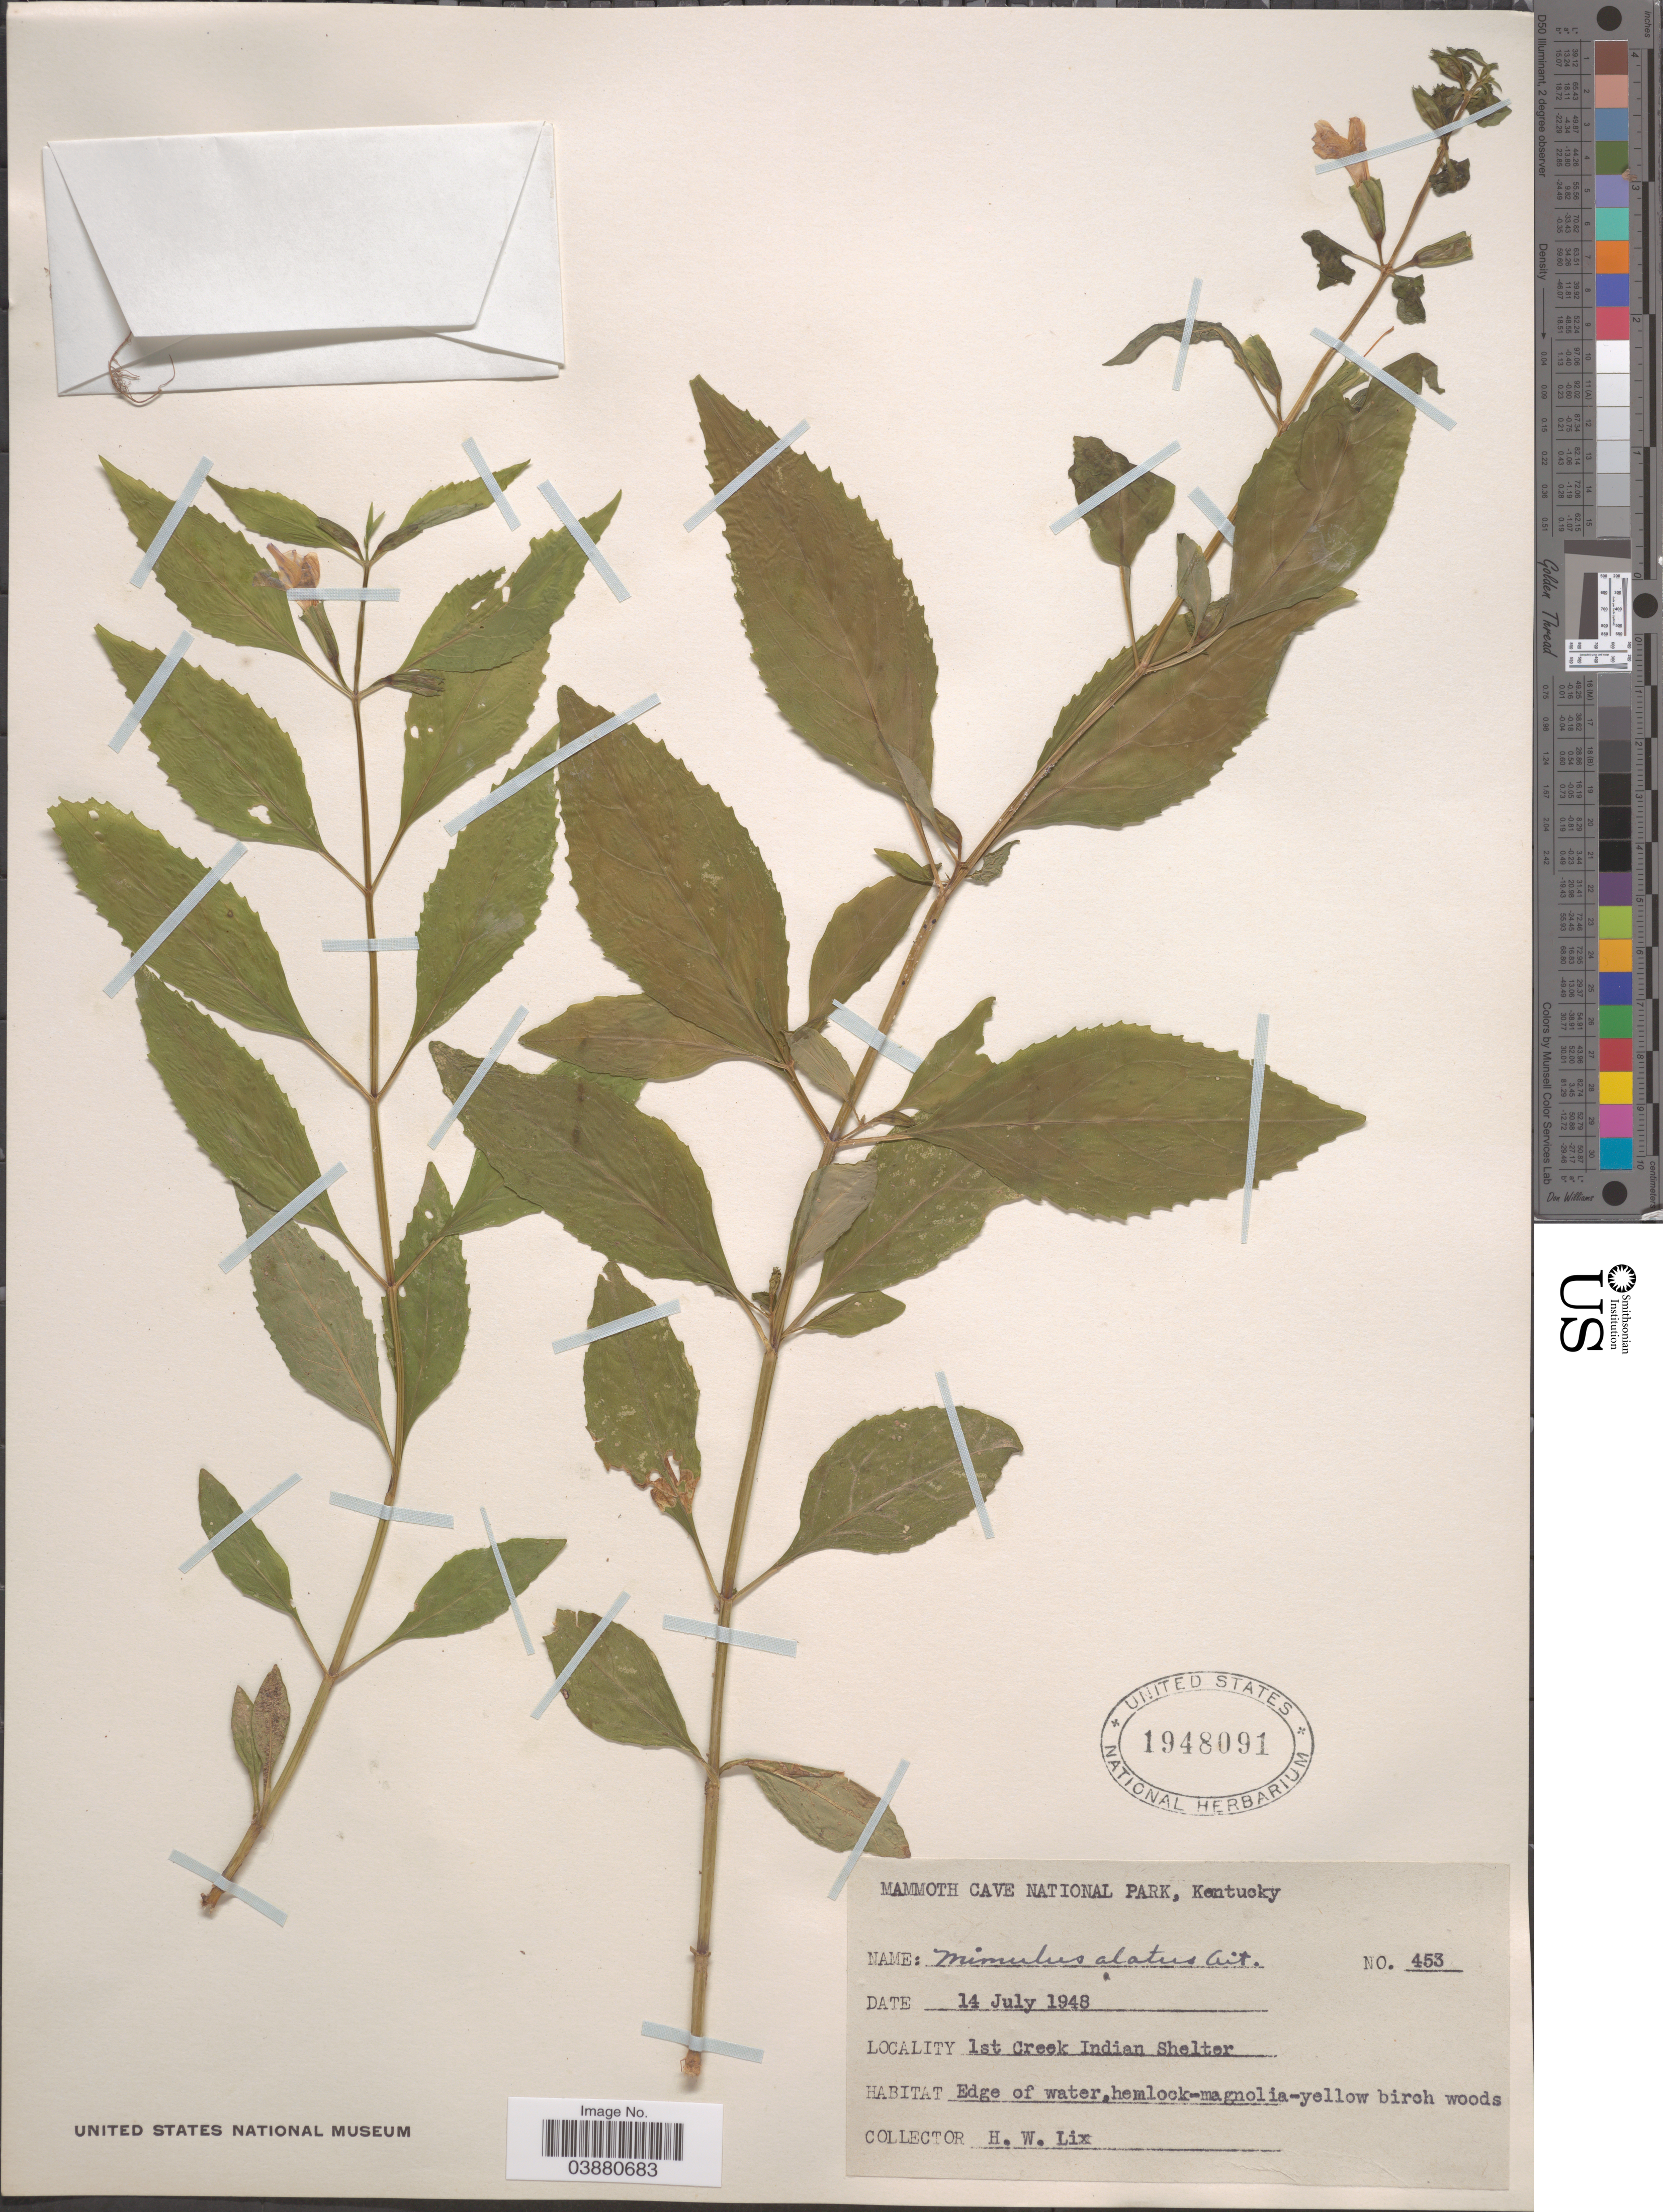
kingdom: Plantae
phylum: Tracheophyta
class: Magnoliopsida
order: Lamiales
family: Phrymaceae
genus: Mimulus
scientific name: Mimulus alatus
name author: Aiton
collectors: H. W. Lix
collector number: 453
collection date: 1948-07-14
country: United States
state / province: Kentucky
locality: Mammoth Cave National Park. 1st Creek Indian Shelter.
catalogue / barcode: US 1948091